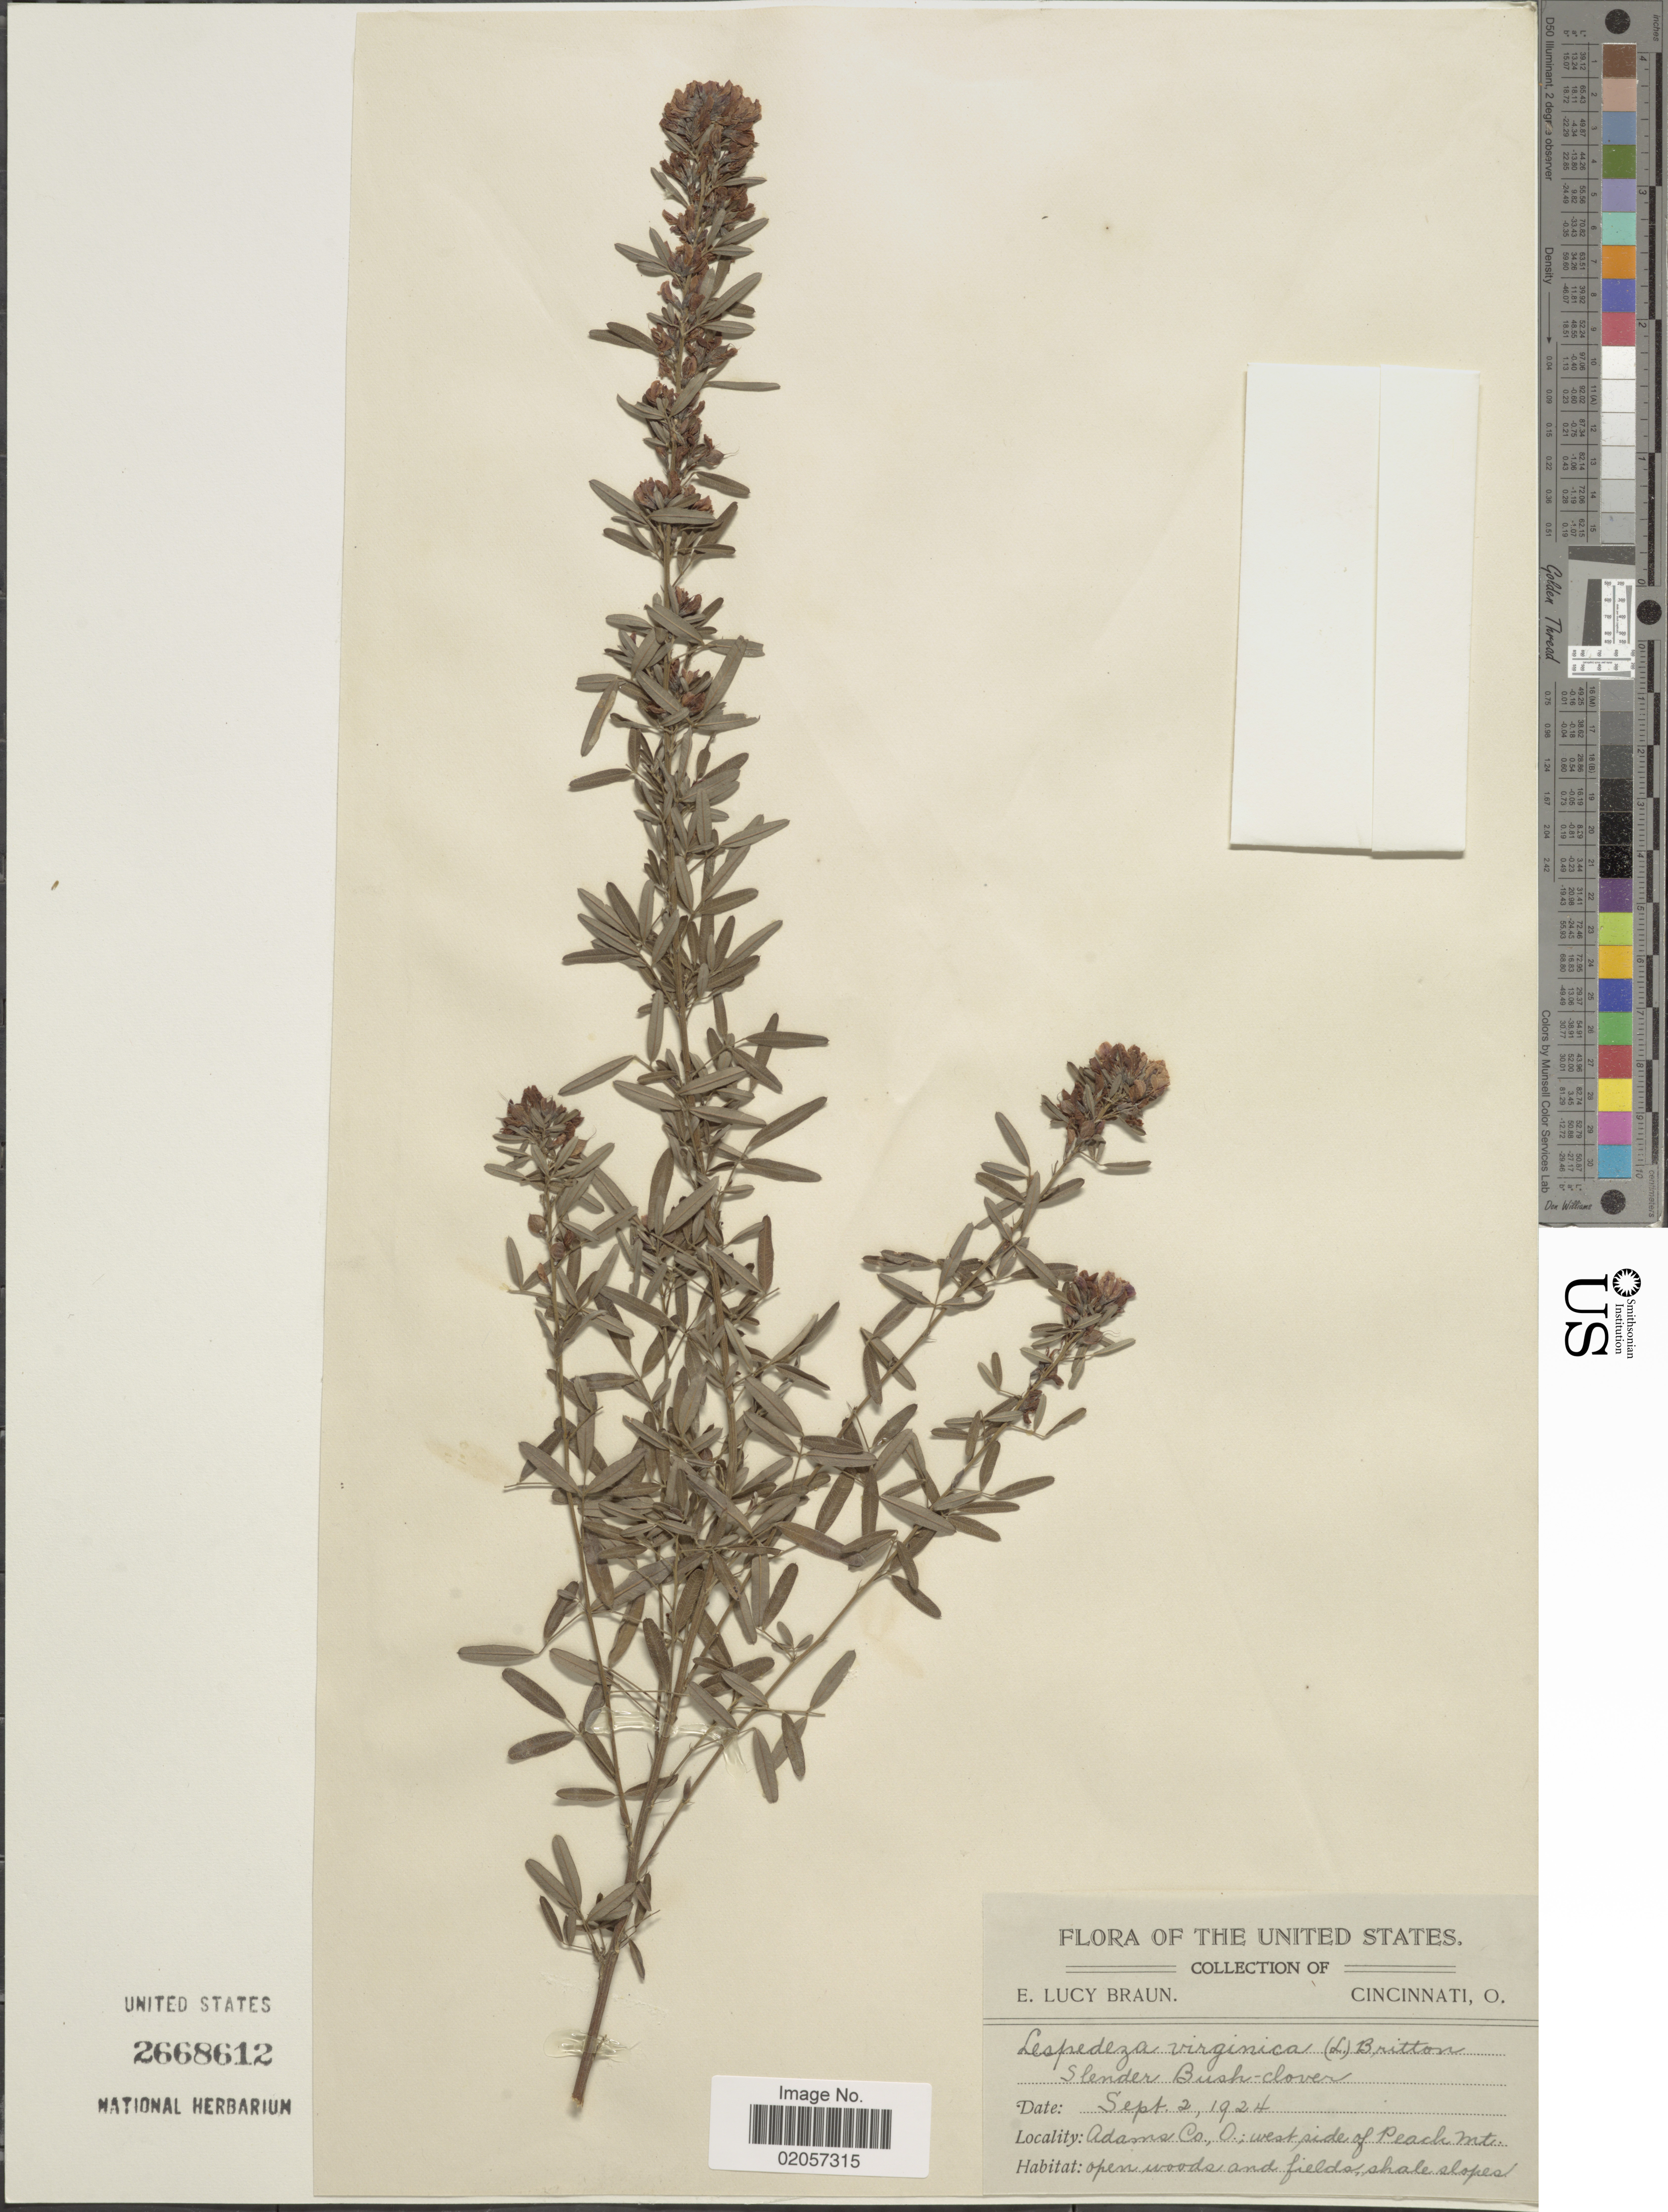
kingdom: Plantae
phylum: Tracheophyta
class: Magnoliopsida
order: Fabales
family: Fabaceae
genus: Lespedeza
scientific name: Lespedeza virginica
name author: (L.) Britton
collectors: E. L. Braun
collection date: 1924-09-02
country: United States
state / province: Ohio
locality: Adams Co., O. west side of Peach Mt.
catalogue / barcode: US 2668612